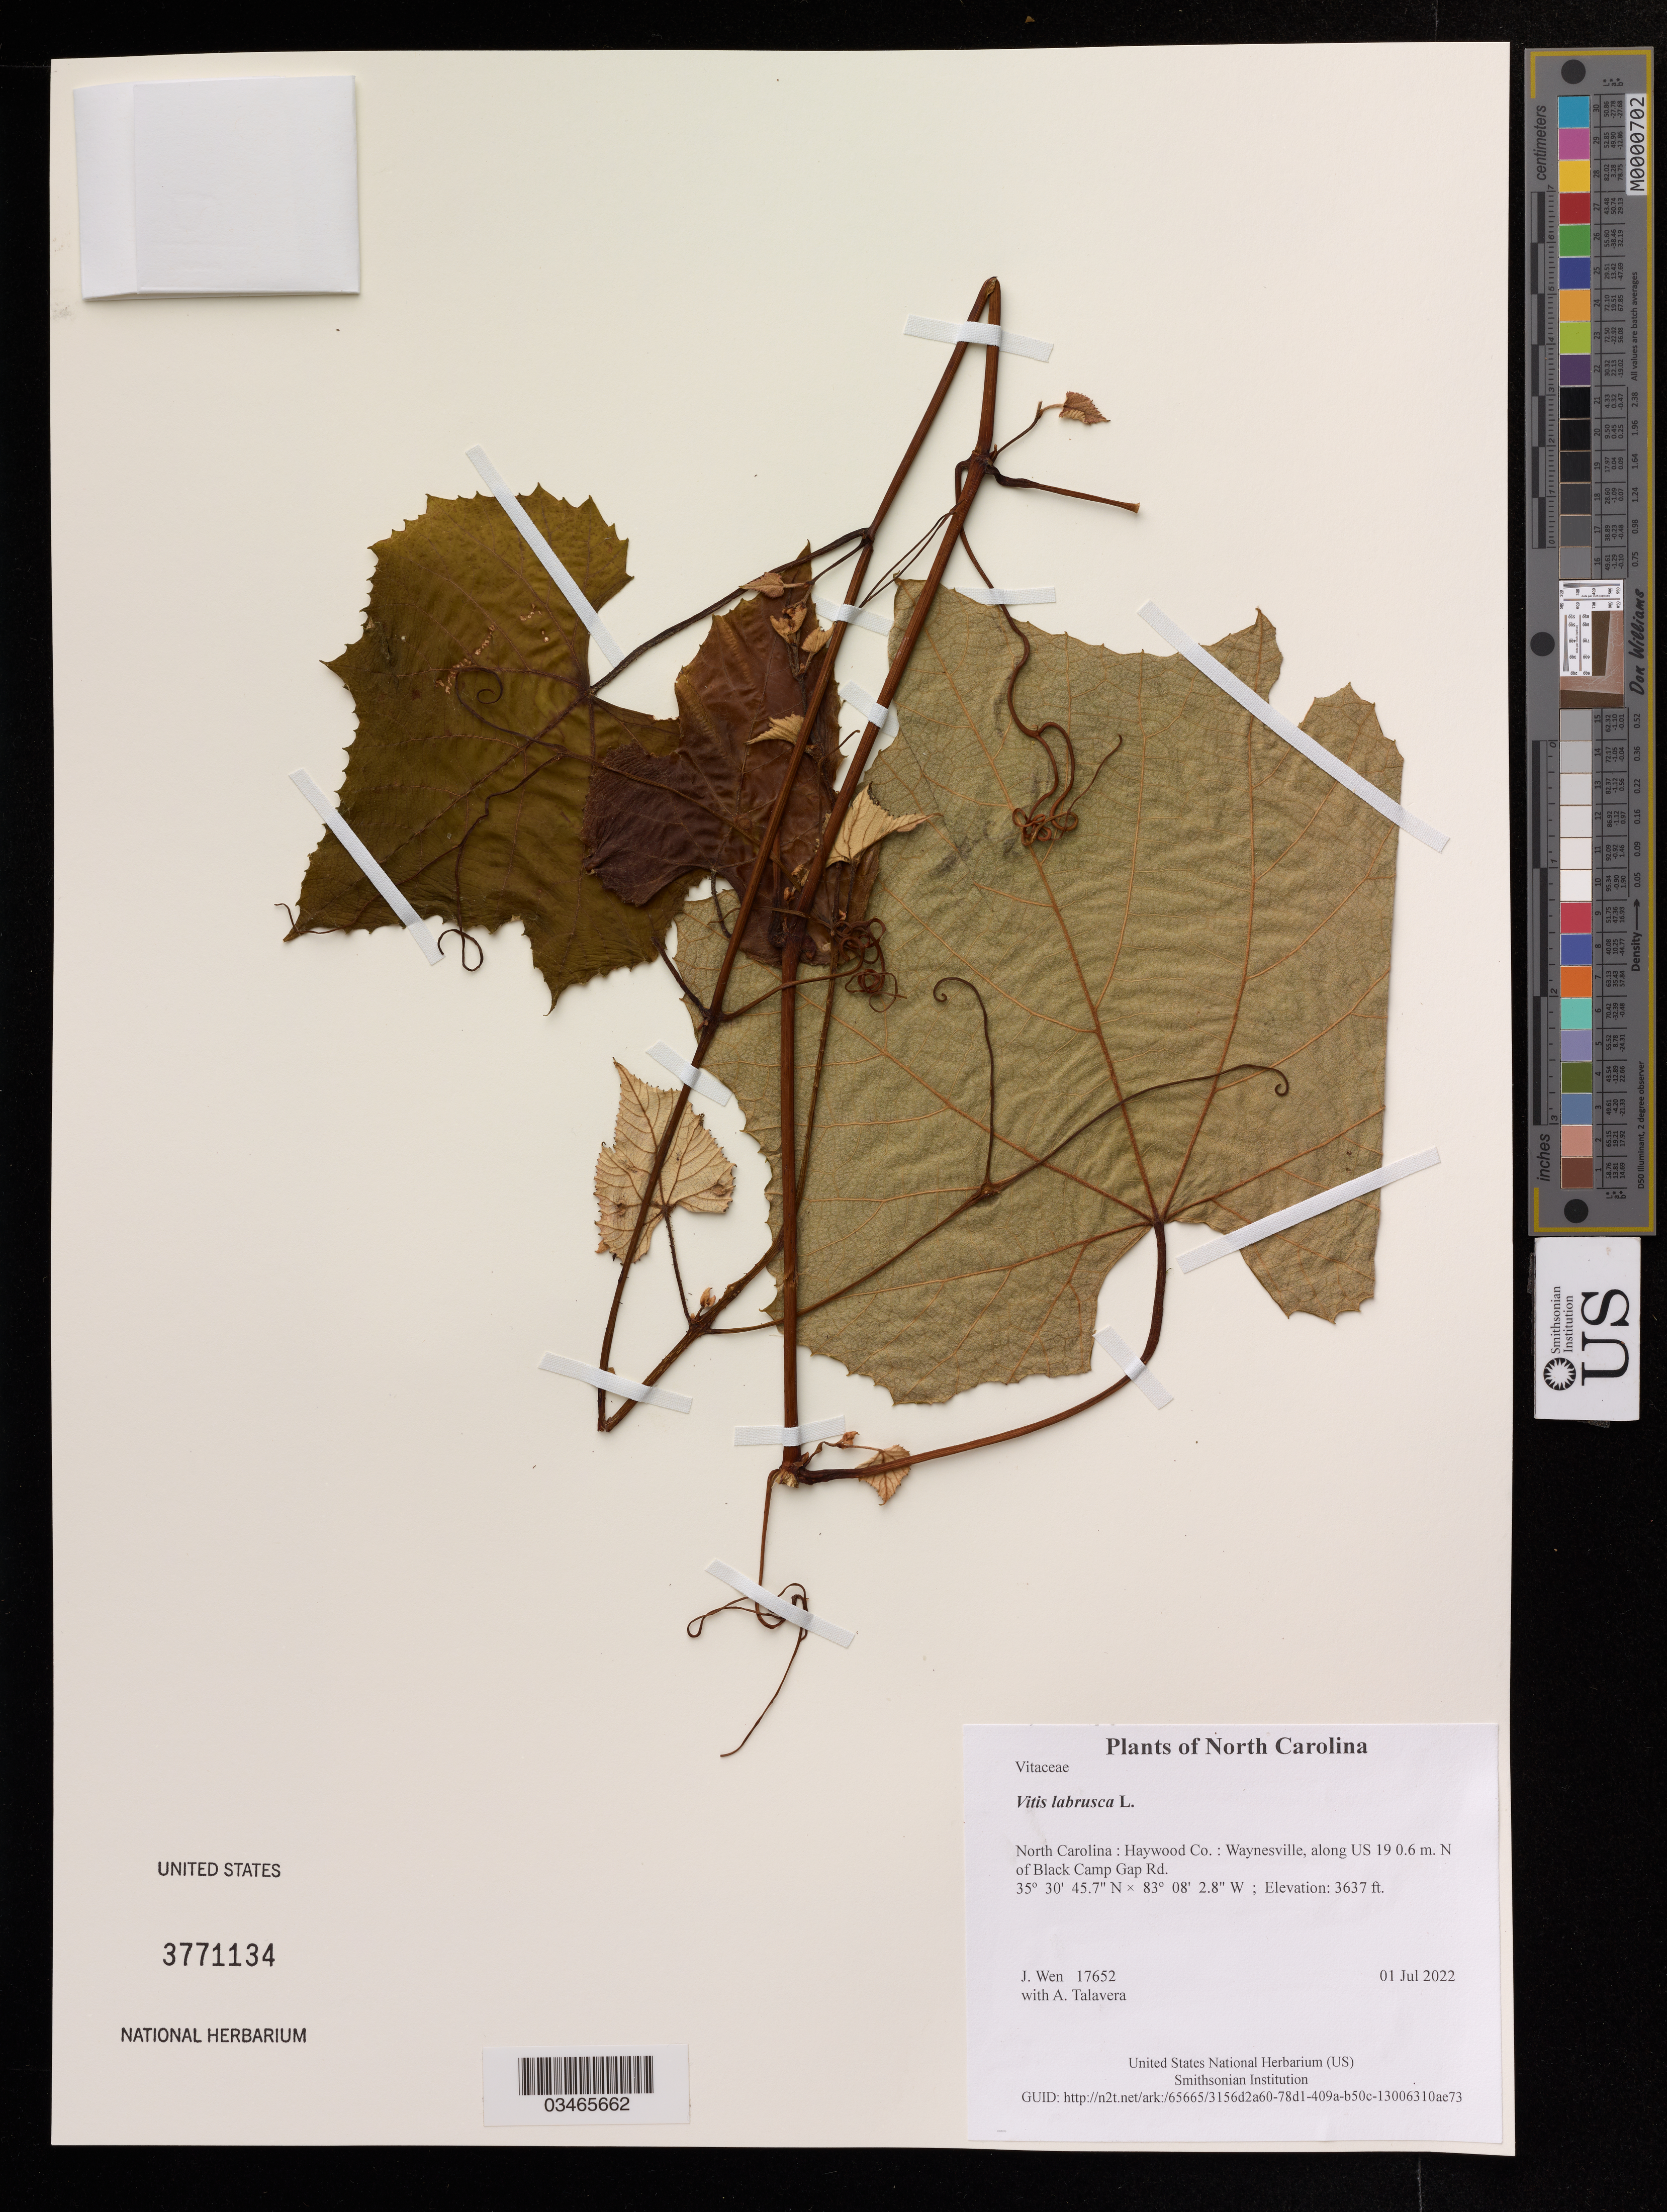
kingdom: Plantae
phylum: Tracheophyta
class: Magnoliopsida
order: Vitales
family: Vitaceae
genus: Vitis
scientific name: Vitis labrusca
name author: L.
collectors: J. Wen & A. Talavera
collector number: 17652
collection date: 2022-07-01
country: United States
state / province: North Carolina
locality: Haywood Co.: Waynesville, along US 19 0.6 m. N of Black Camp Gap Rd.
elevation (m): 1109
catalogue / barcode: US 3771134